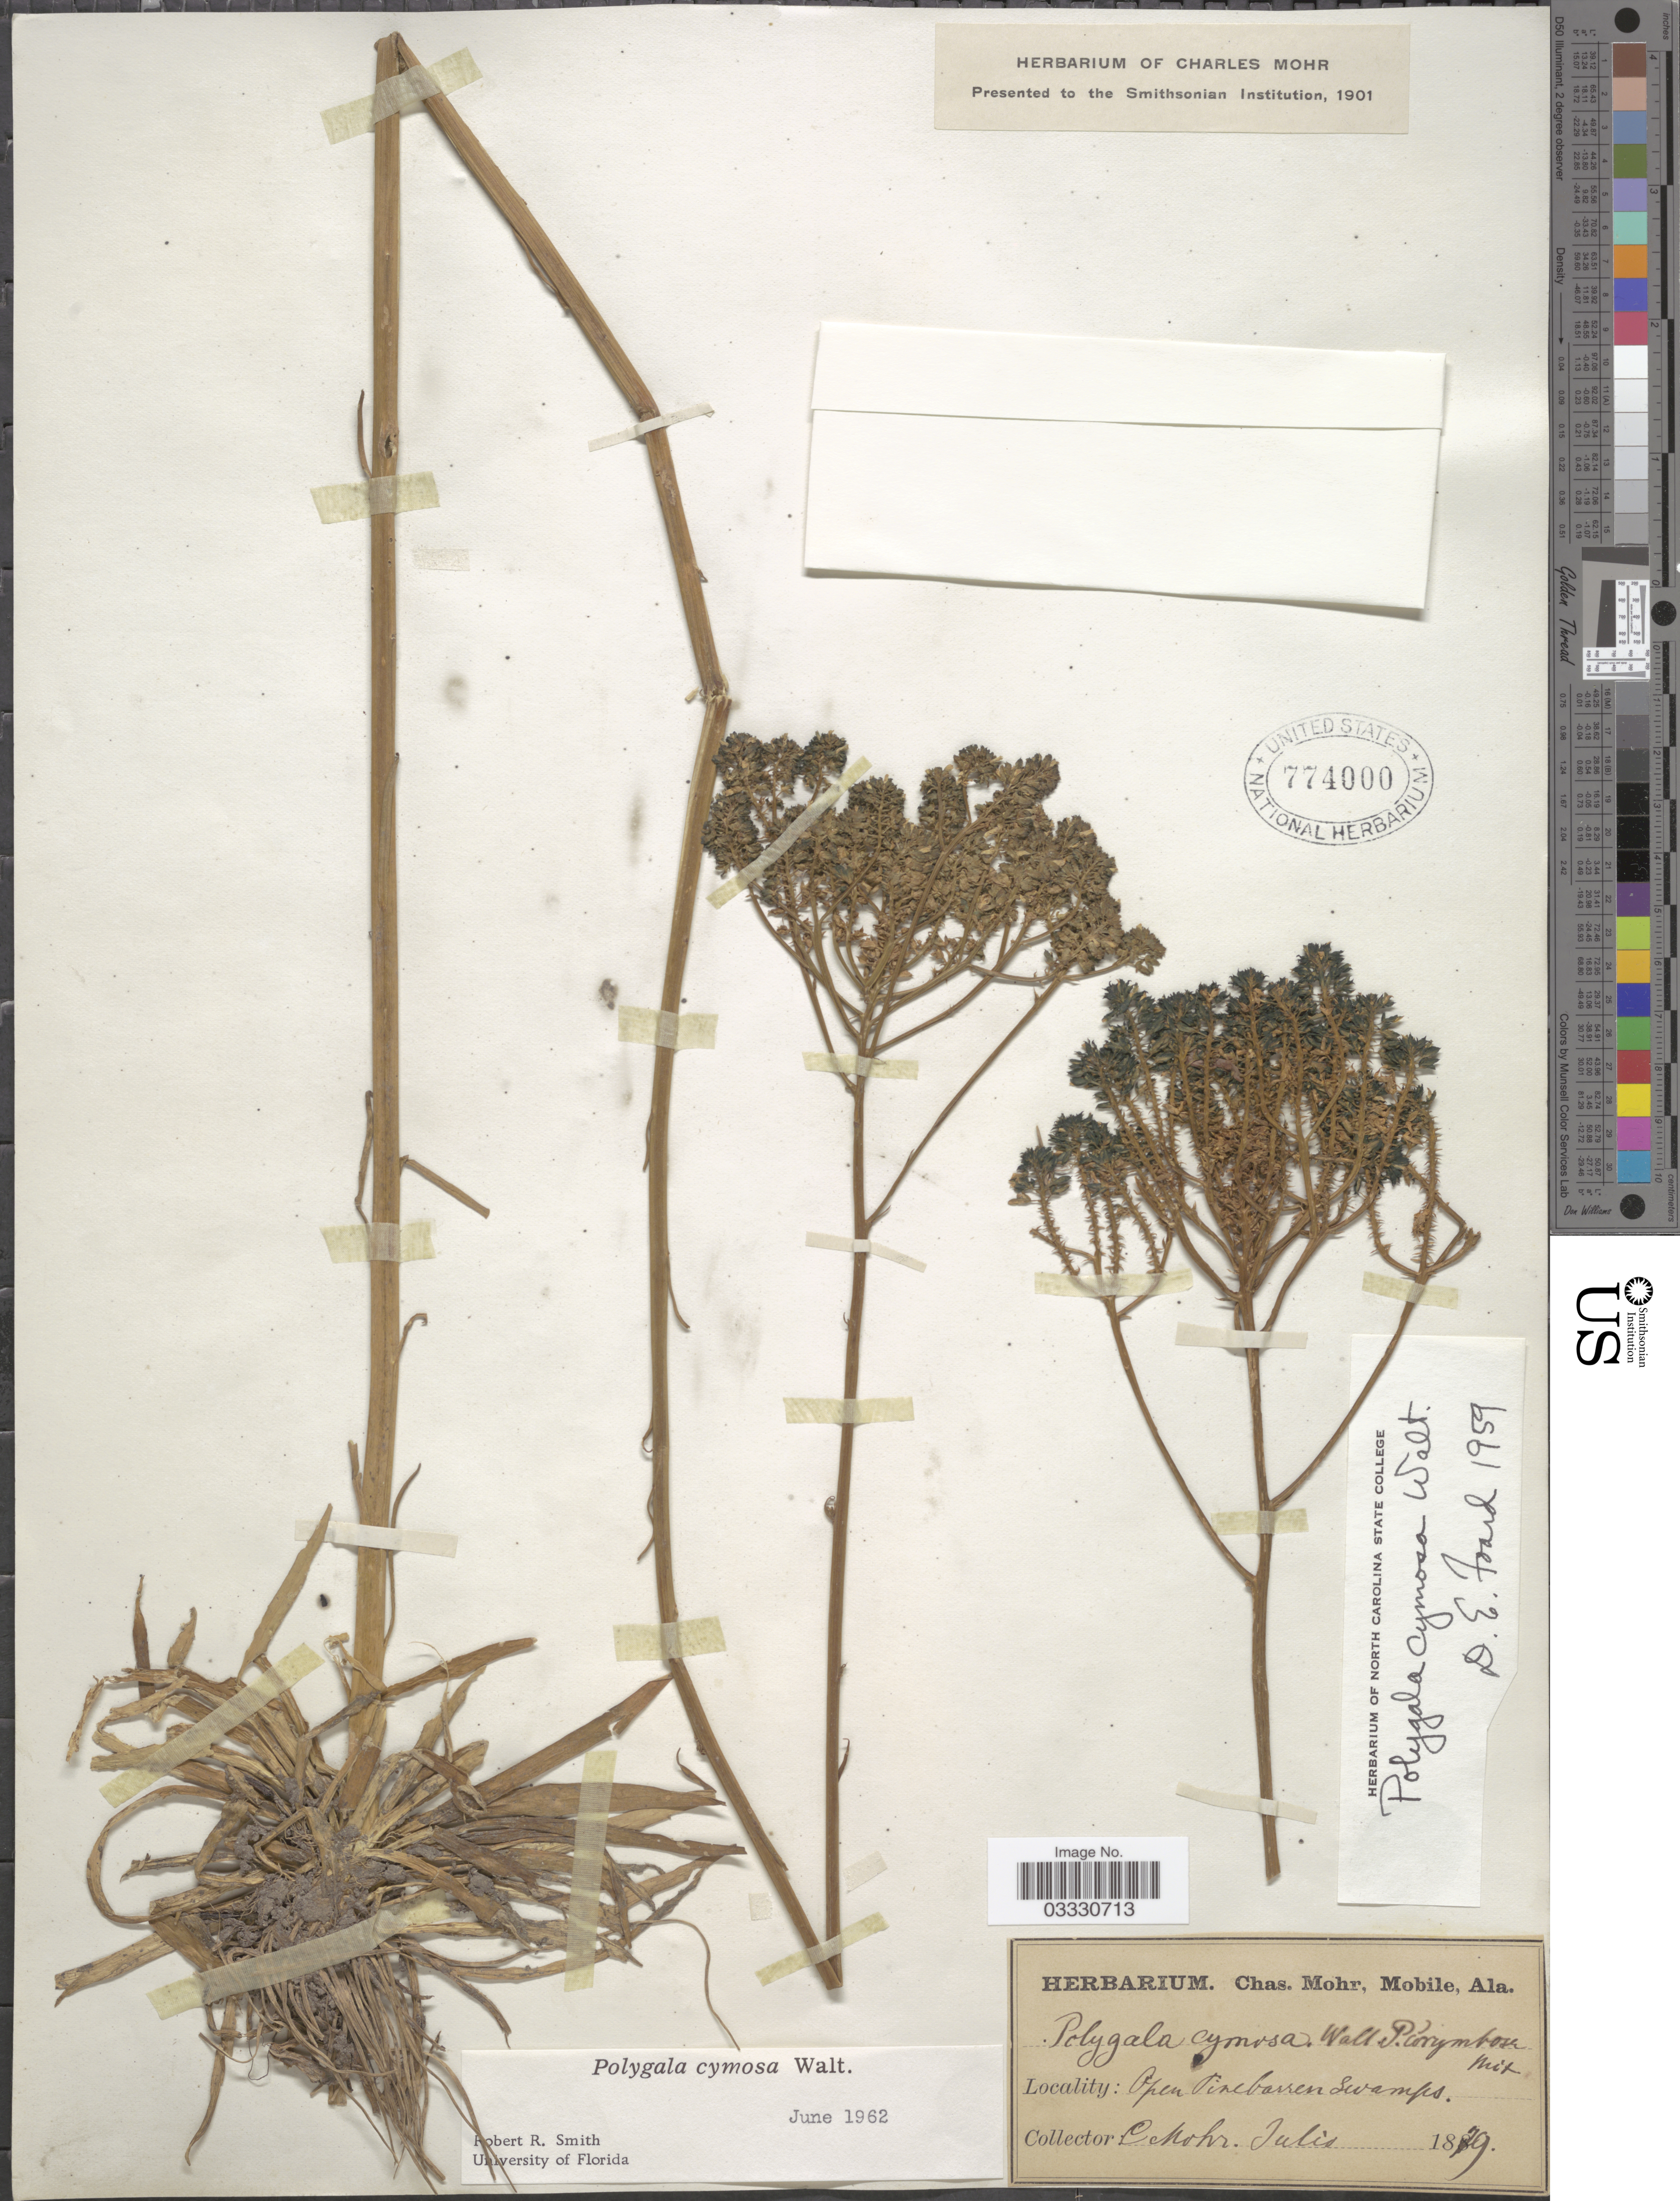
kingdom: Plantae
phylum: Tracheophyta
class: Magnoliopsida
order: Fabales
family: Polygalaceae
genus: Polygala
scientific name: Polygala cymosa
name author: Walter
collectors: C. T. Mohr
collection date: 1879-07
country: United States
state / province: Alabama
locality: Open Pine barren Swamps.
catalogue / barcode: US 774000